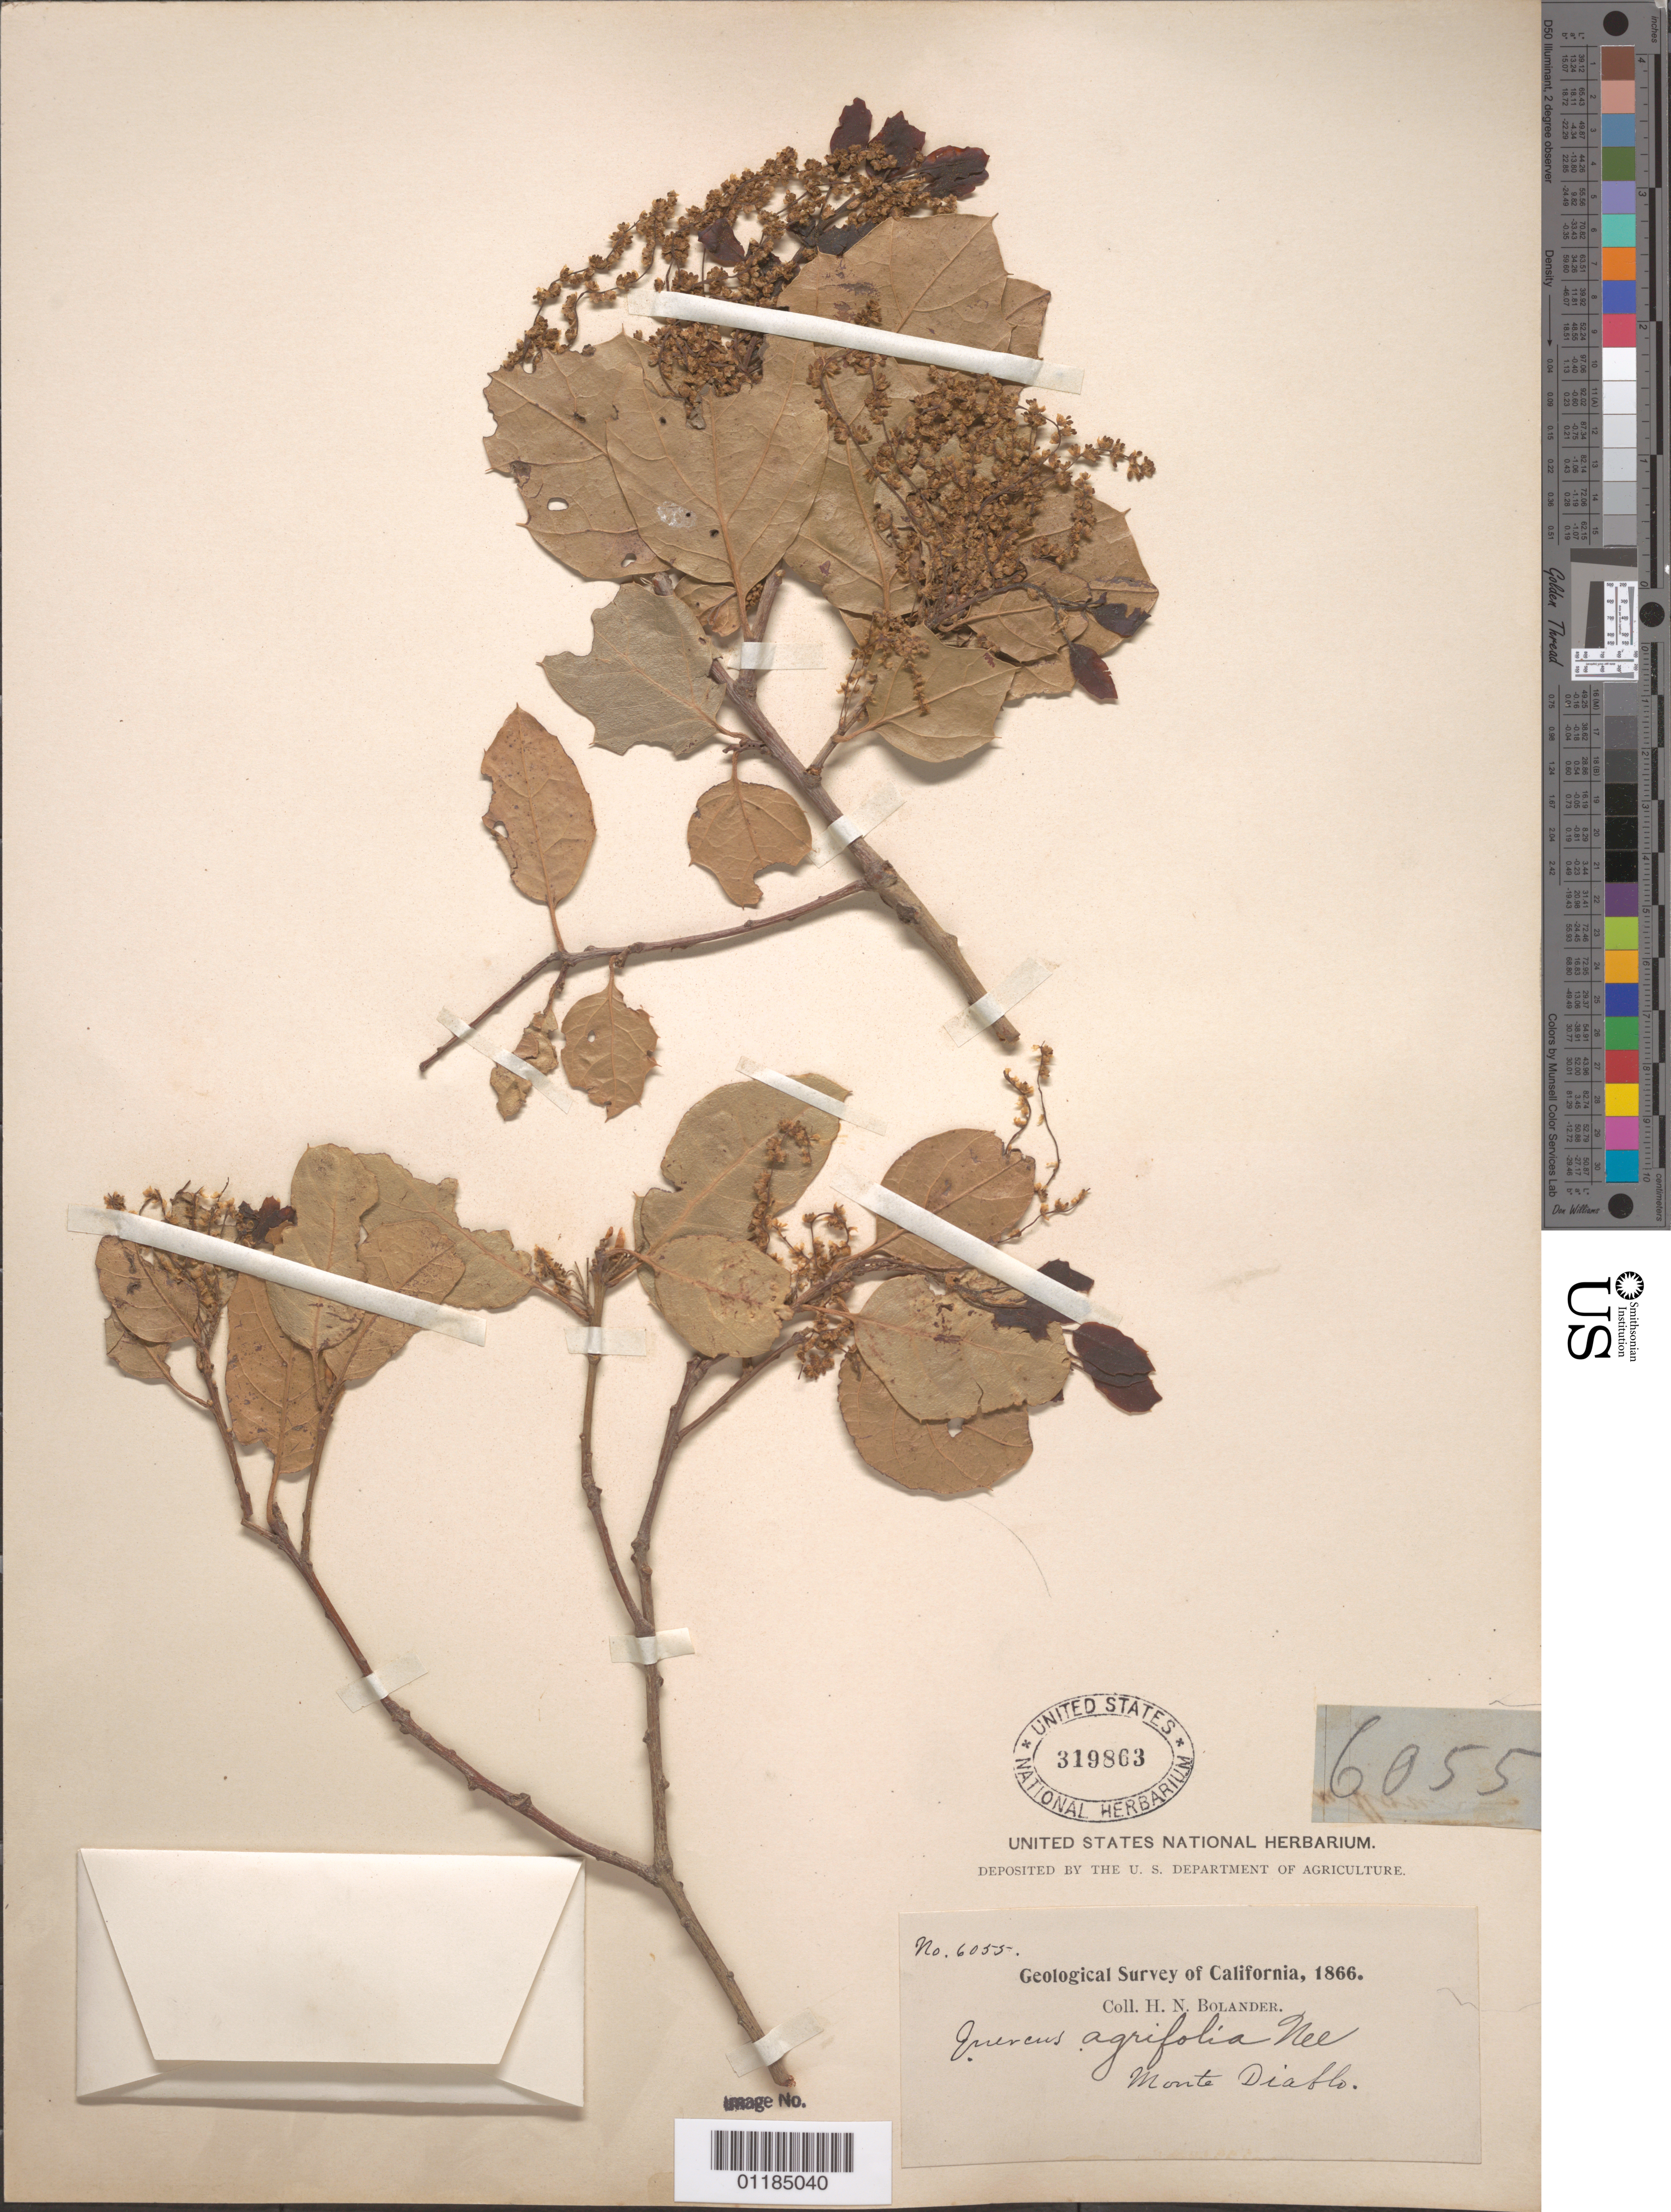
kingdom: Plantae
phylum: Tracheophyta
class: Magnoliopsida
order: Fagales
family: Fagaceae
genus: Quercus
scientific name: Quercus agrifolia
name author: Née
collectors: H. Bolander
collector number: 6055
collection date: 1866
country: United States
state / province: California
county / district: Contra Costa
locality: Monte Diablo.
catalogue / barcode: US 319863